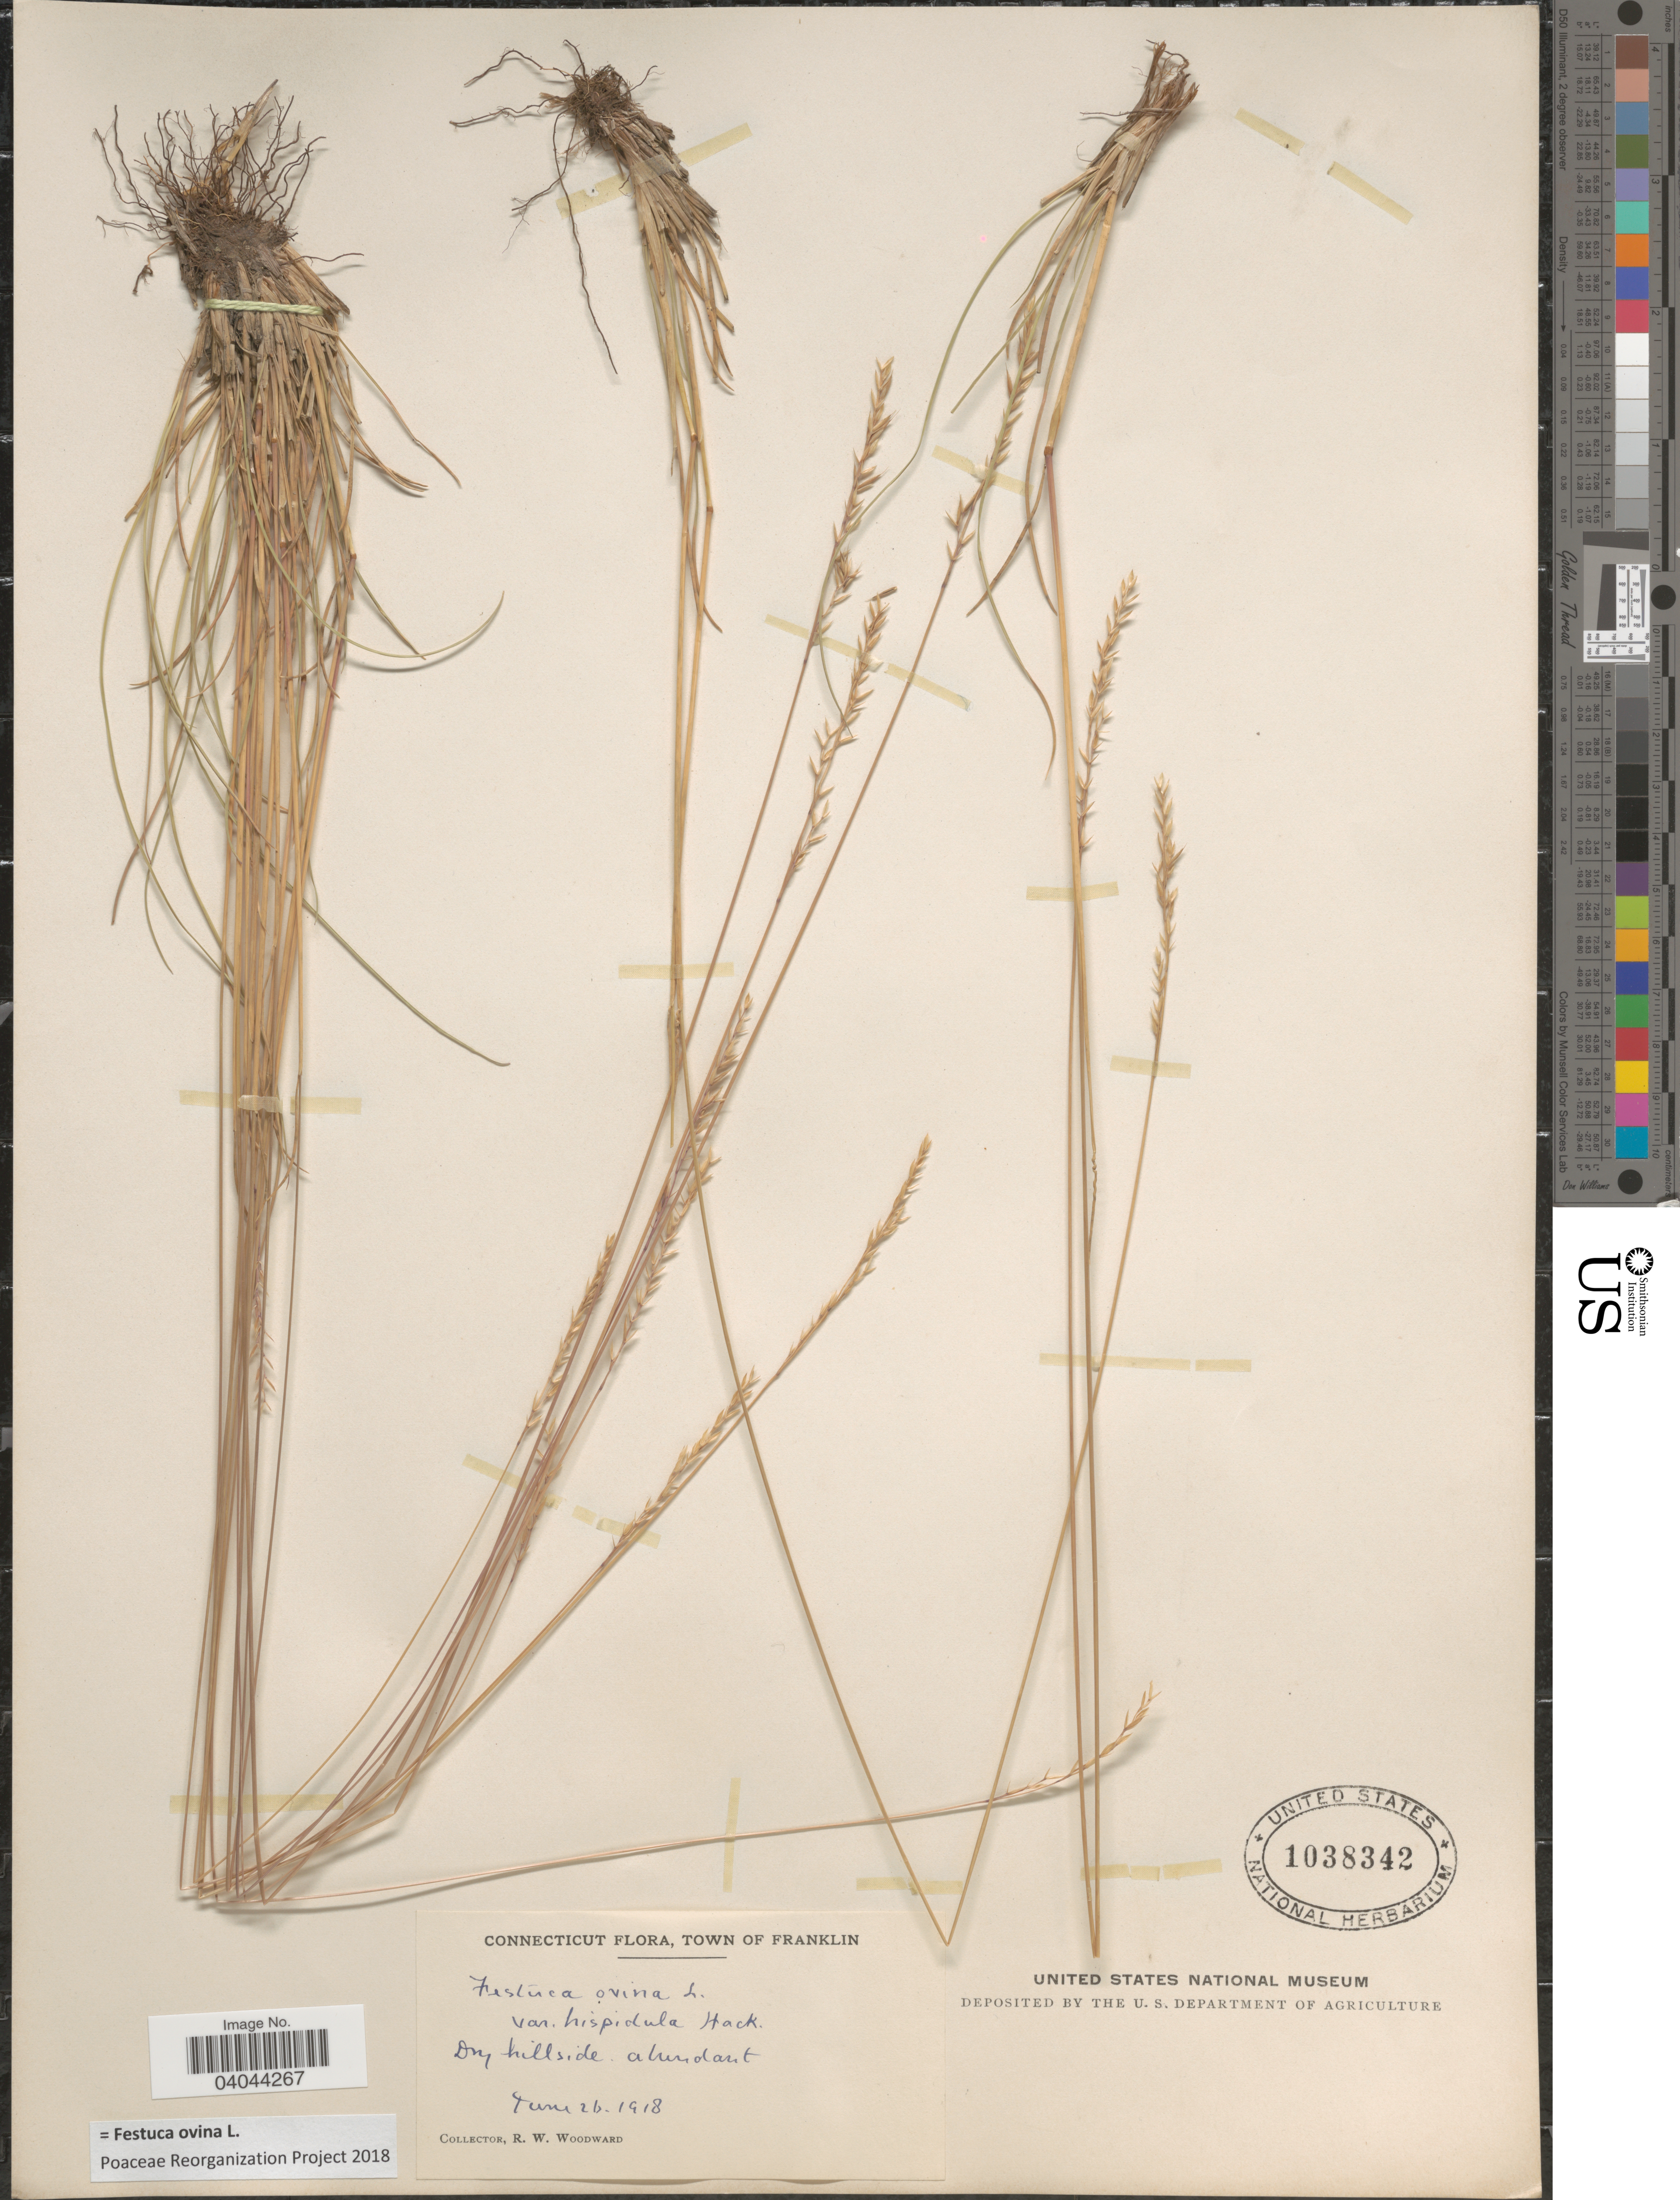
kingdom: Plantae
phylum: Tracheophyta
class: Liliopsida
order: Poales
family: Poaceae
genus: Festuca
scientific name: Festuca ovina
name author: L.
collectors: R. Woodward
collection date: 1918-06-26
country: United States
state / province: Connecticut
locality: Town of Franklin.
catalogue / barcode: US 1038342